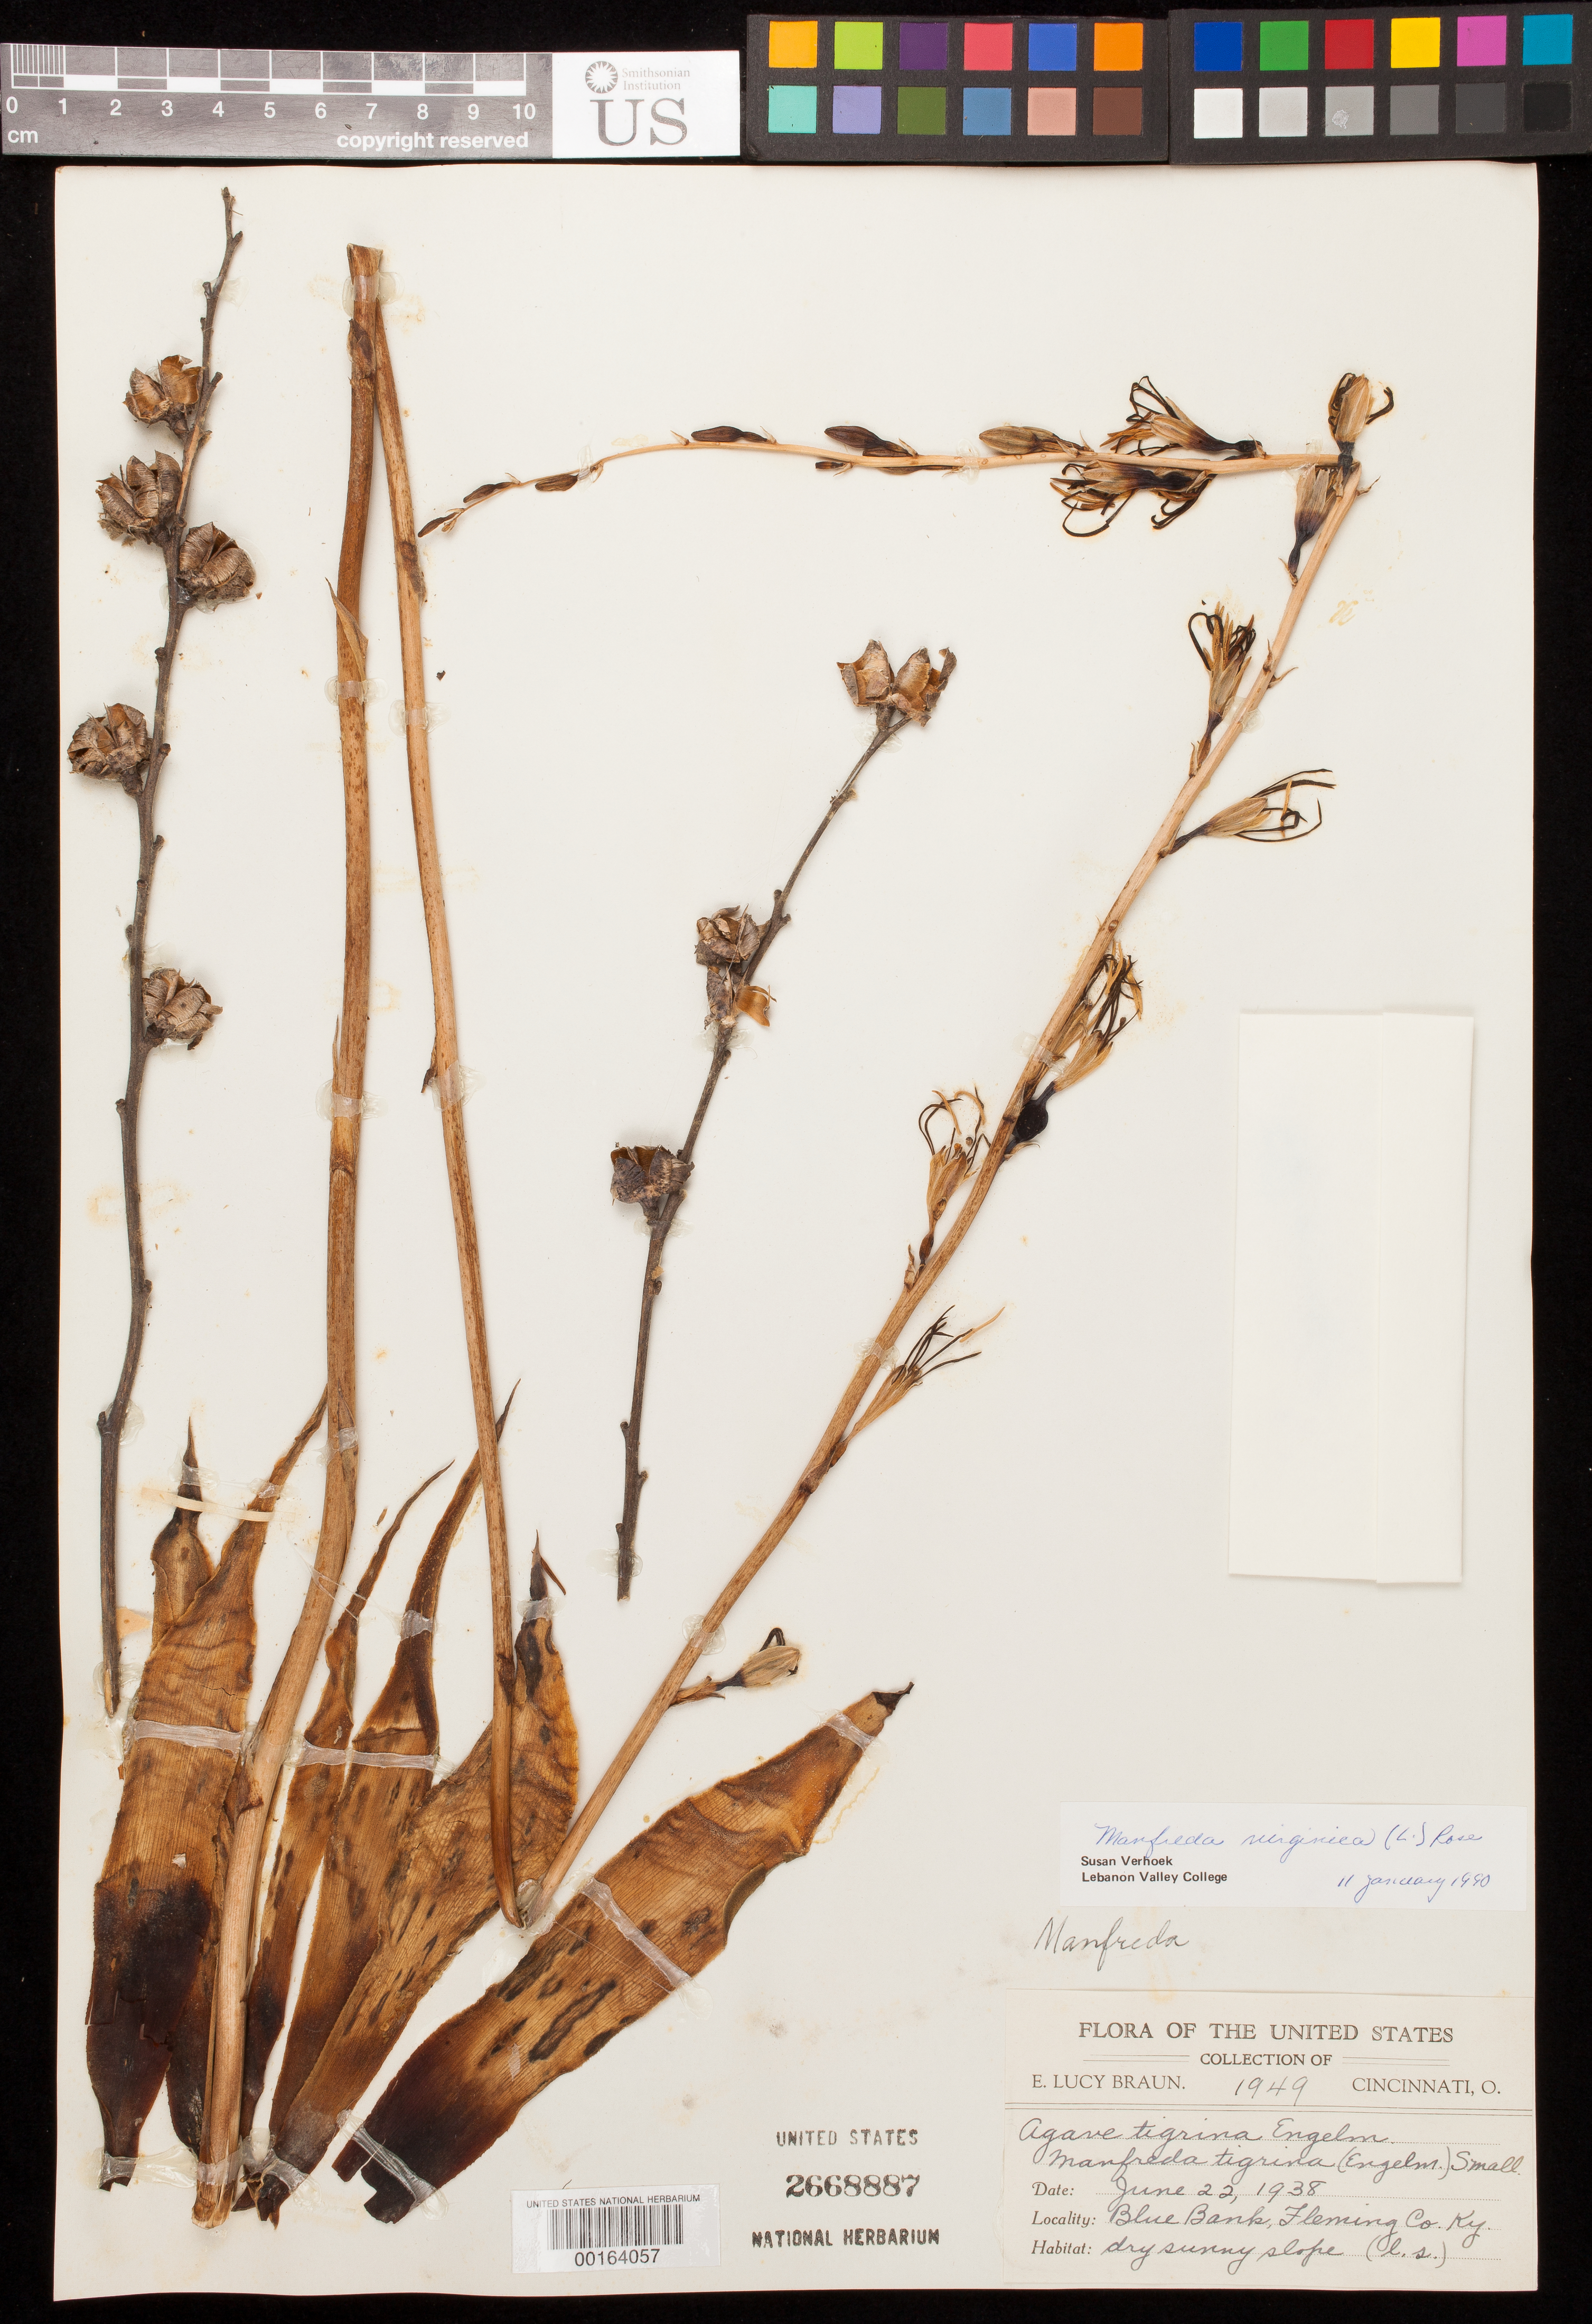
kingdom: Plantae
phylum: Tracheophyta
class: Liliopsida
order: Asparagales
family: Asparagaceae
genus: Manfreda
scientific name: Manfreda virginica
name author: (L.) Salisb. ex Rose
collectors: E. L. Braun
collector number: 1949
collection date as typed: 22 Jun 1938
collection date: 1938-06-22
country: United States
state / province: Kentucky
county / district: Fleming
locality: Blue bank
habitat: Dry sunny slope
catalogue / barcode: US 2668887